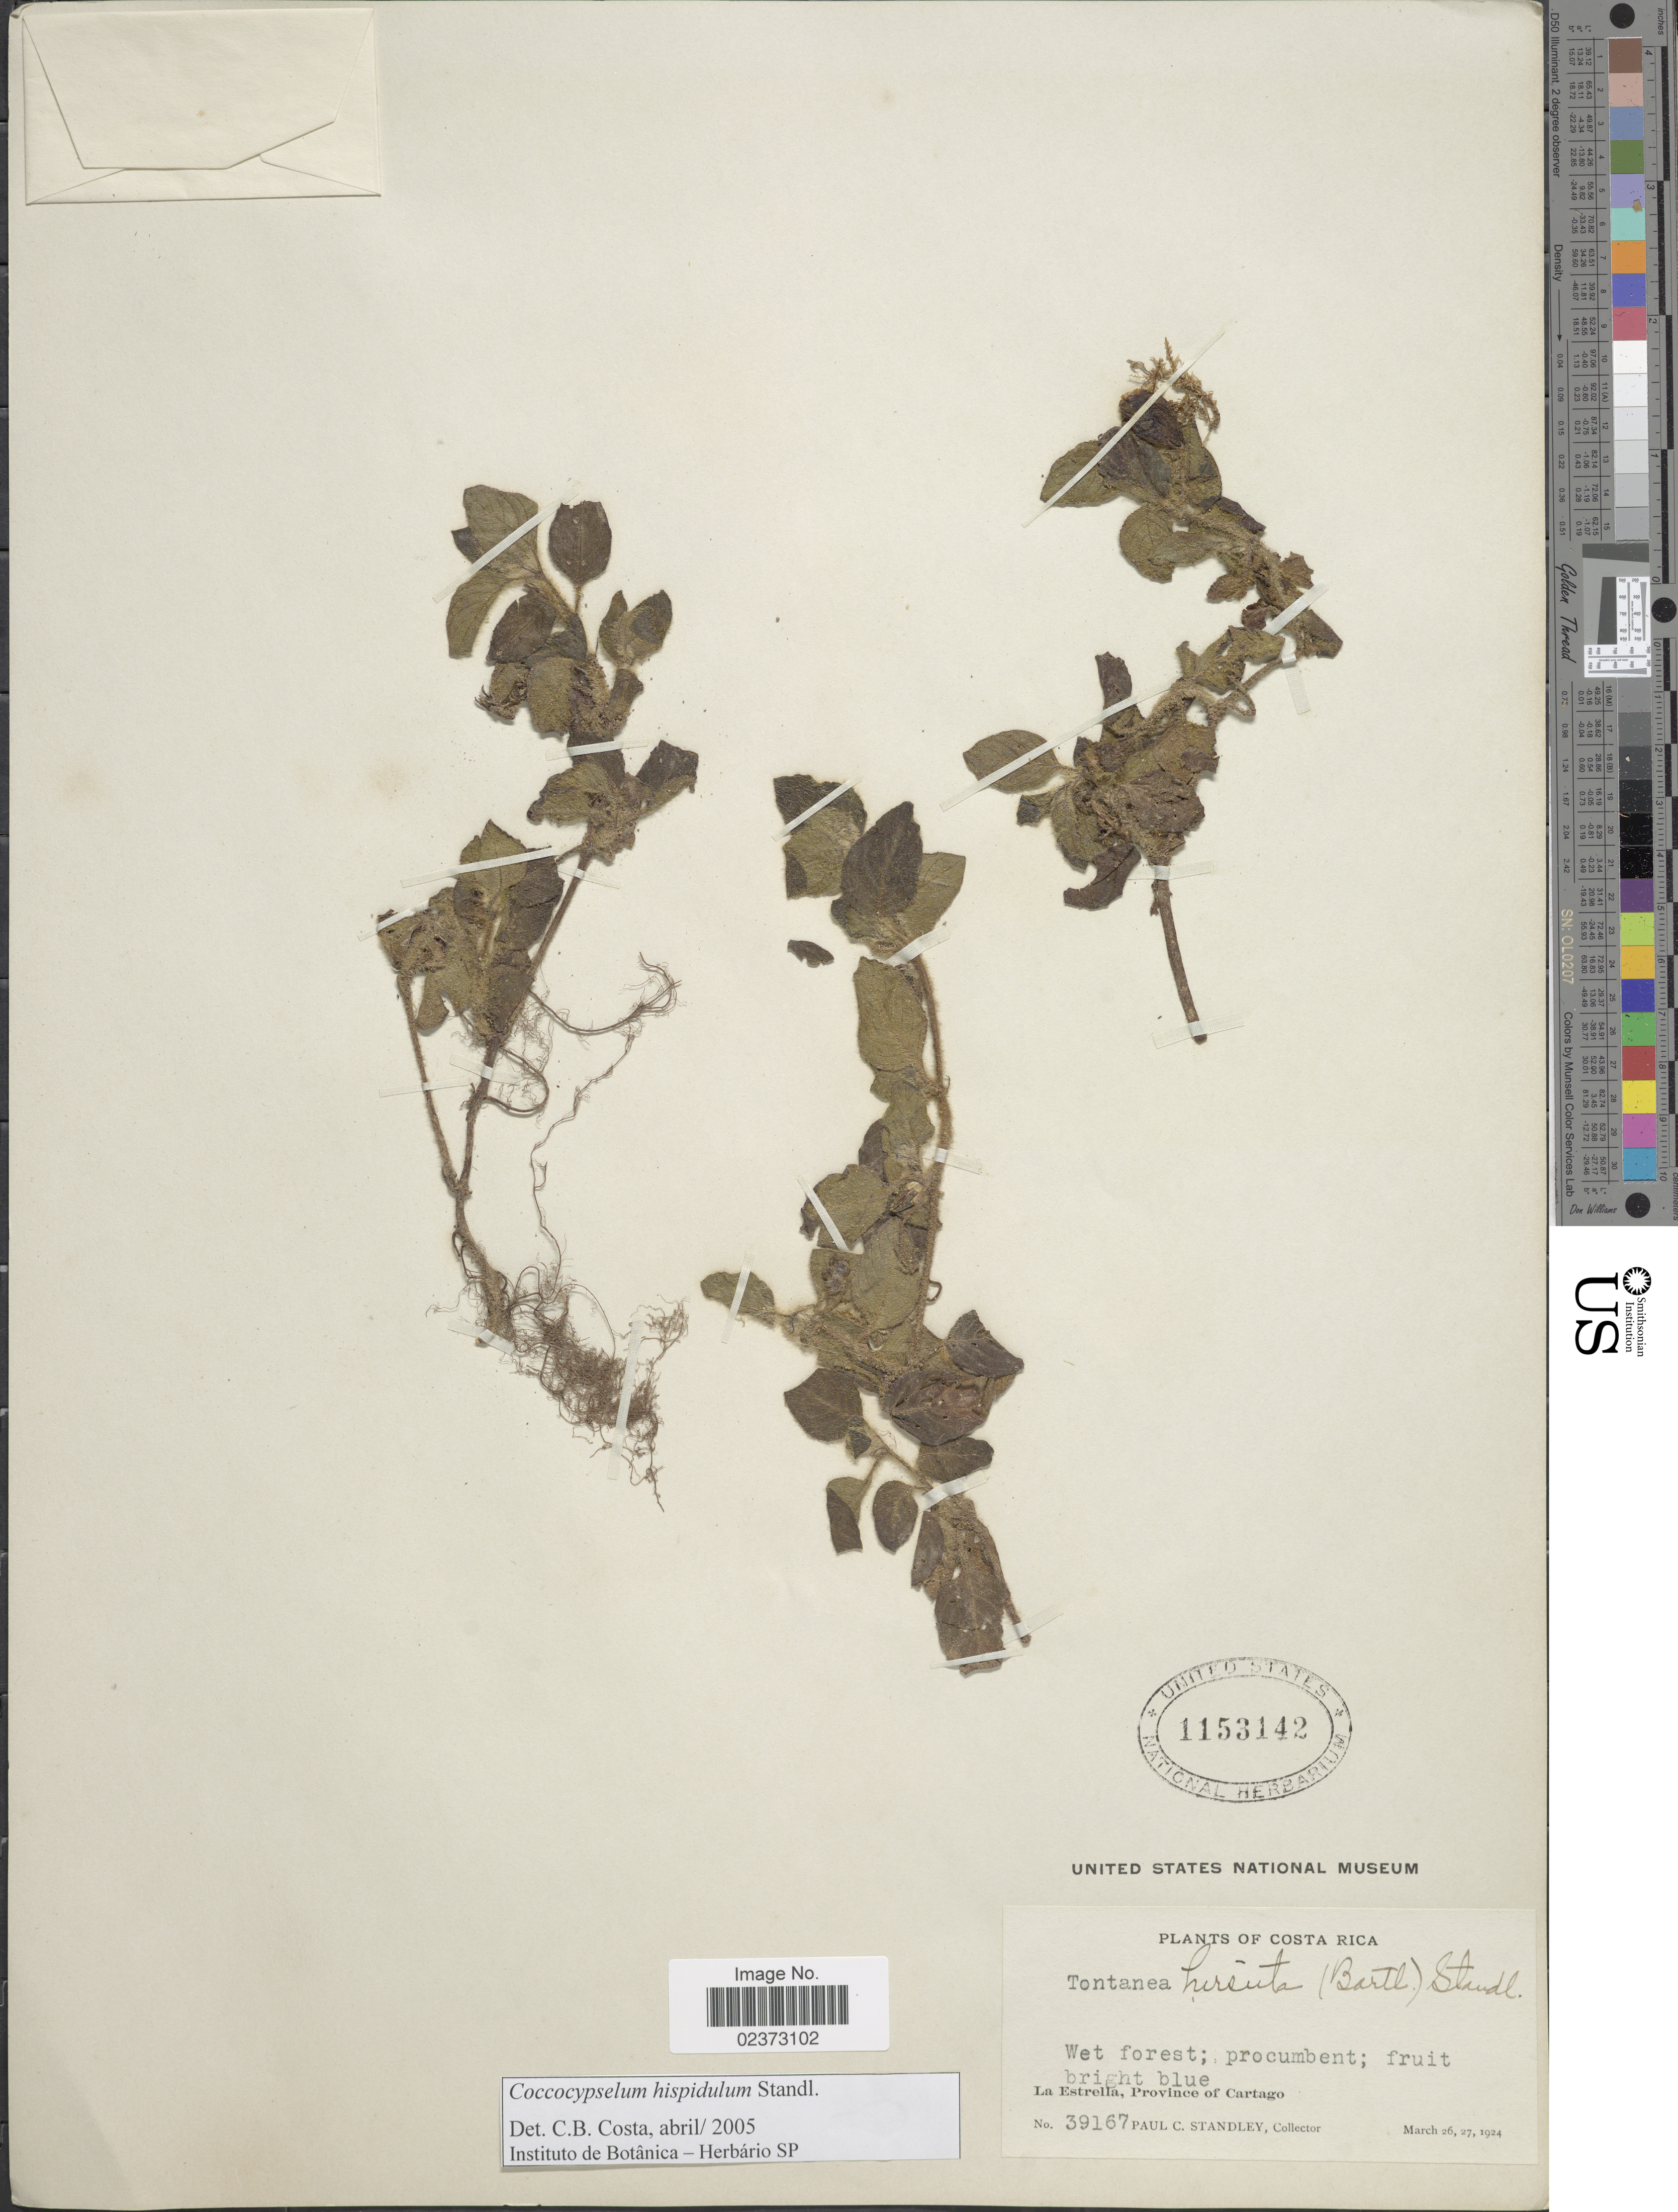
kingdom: Plantae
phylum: Tracheophyta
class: Magnoliopsida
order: Gentianales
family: Rubiaceae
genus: Coccocypselum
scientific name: Coccocypselum hispidulum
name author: (Standl.) Standl.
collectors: P. C. Standley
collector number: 39167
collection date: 1924-03-26/1924-03-27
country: Costa Rica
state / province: Cartago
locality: La Estrella, Province of Cartago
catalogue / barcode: US 1153142